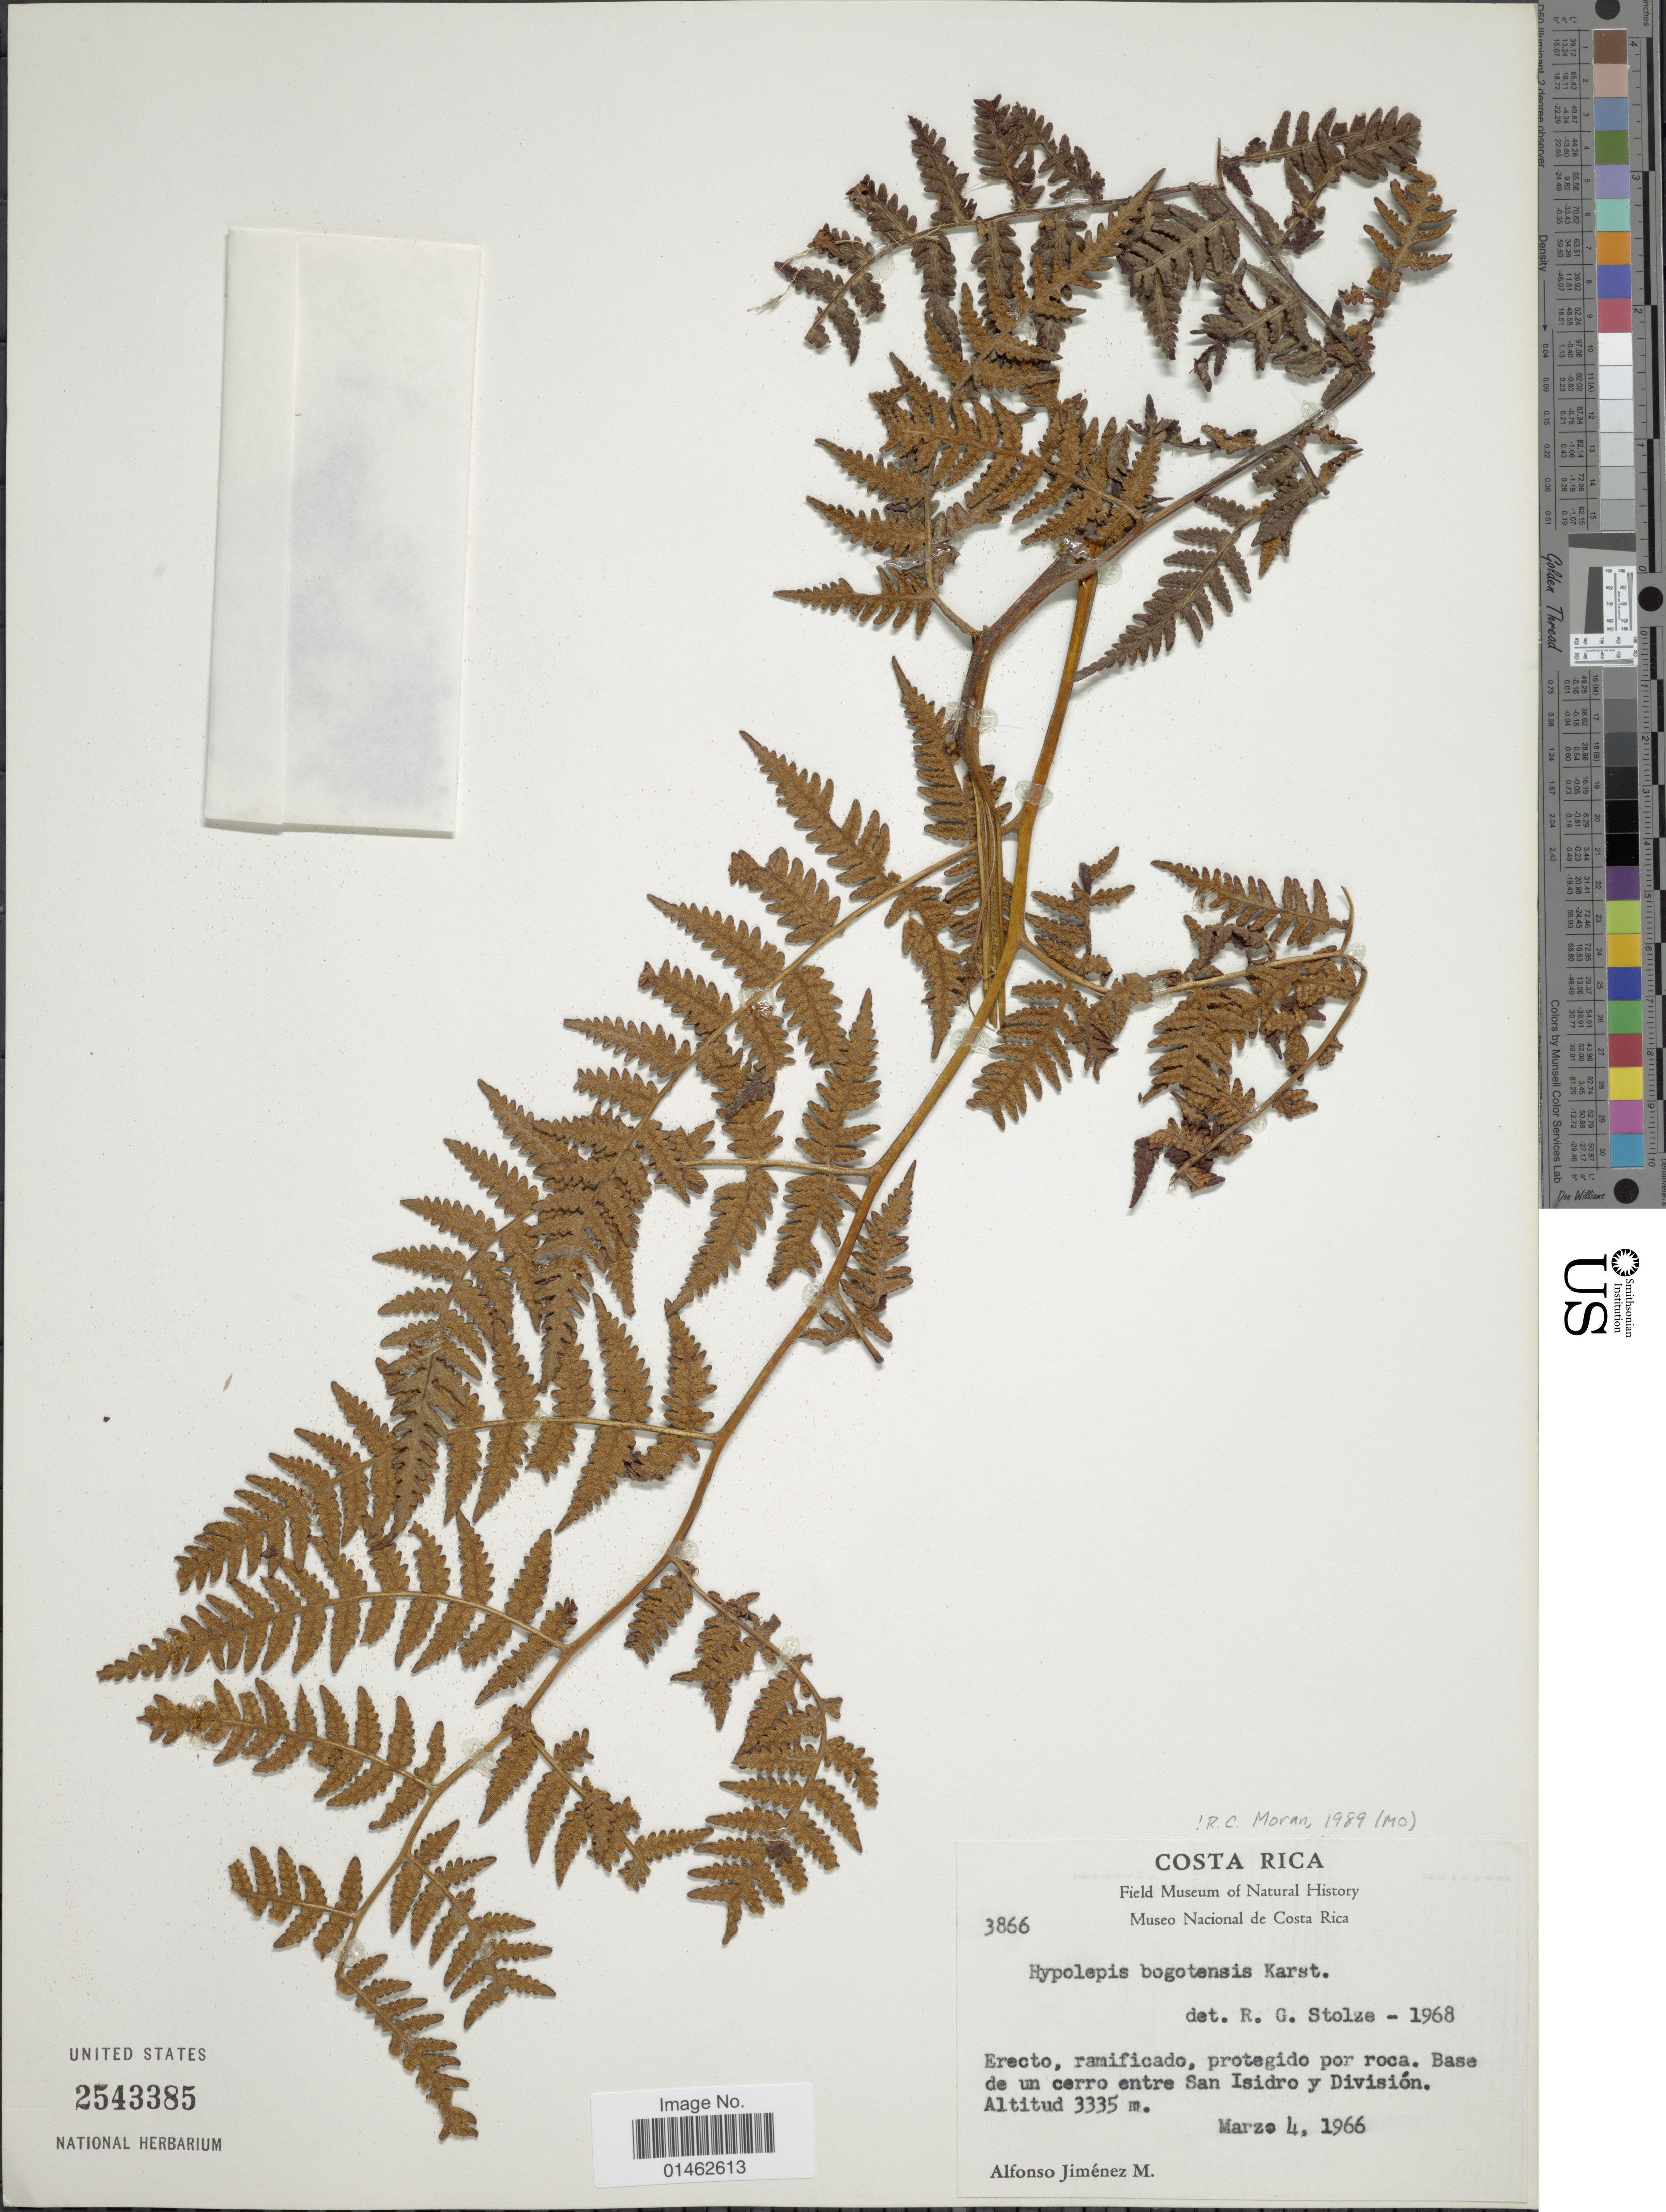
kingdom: Plantae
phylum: Tracheophyta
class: Polypodiopsida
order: Polypodiales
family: Dennstaedtiaceae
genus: Hypolepis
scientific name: Hypolepis bogotensis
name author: H. Karst.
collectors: A. Jimenez M.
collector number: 3866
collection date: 1966-03-04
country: Costa Rica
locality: Base de un cerro entre San isidro y División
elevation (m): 3335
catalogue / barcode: US 2543385